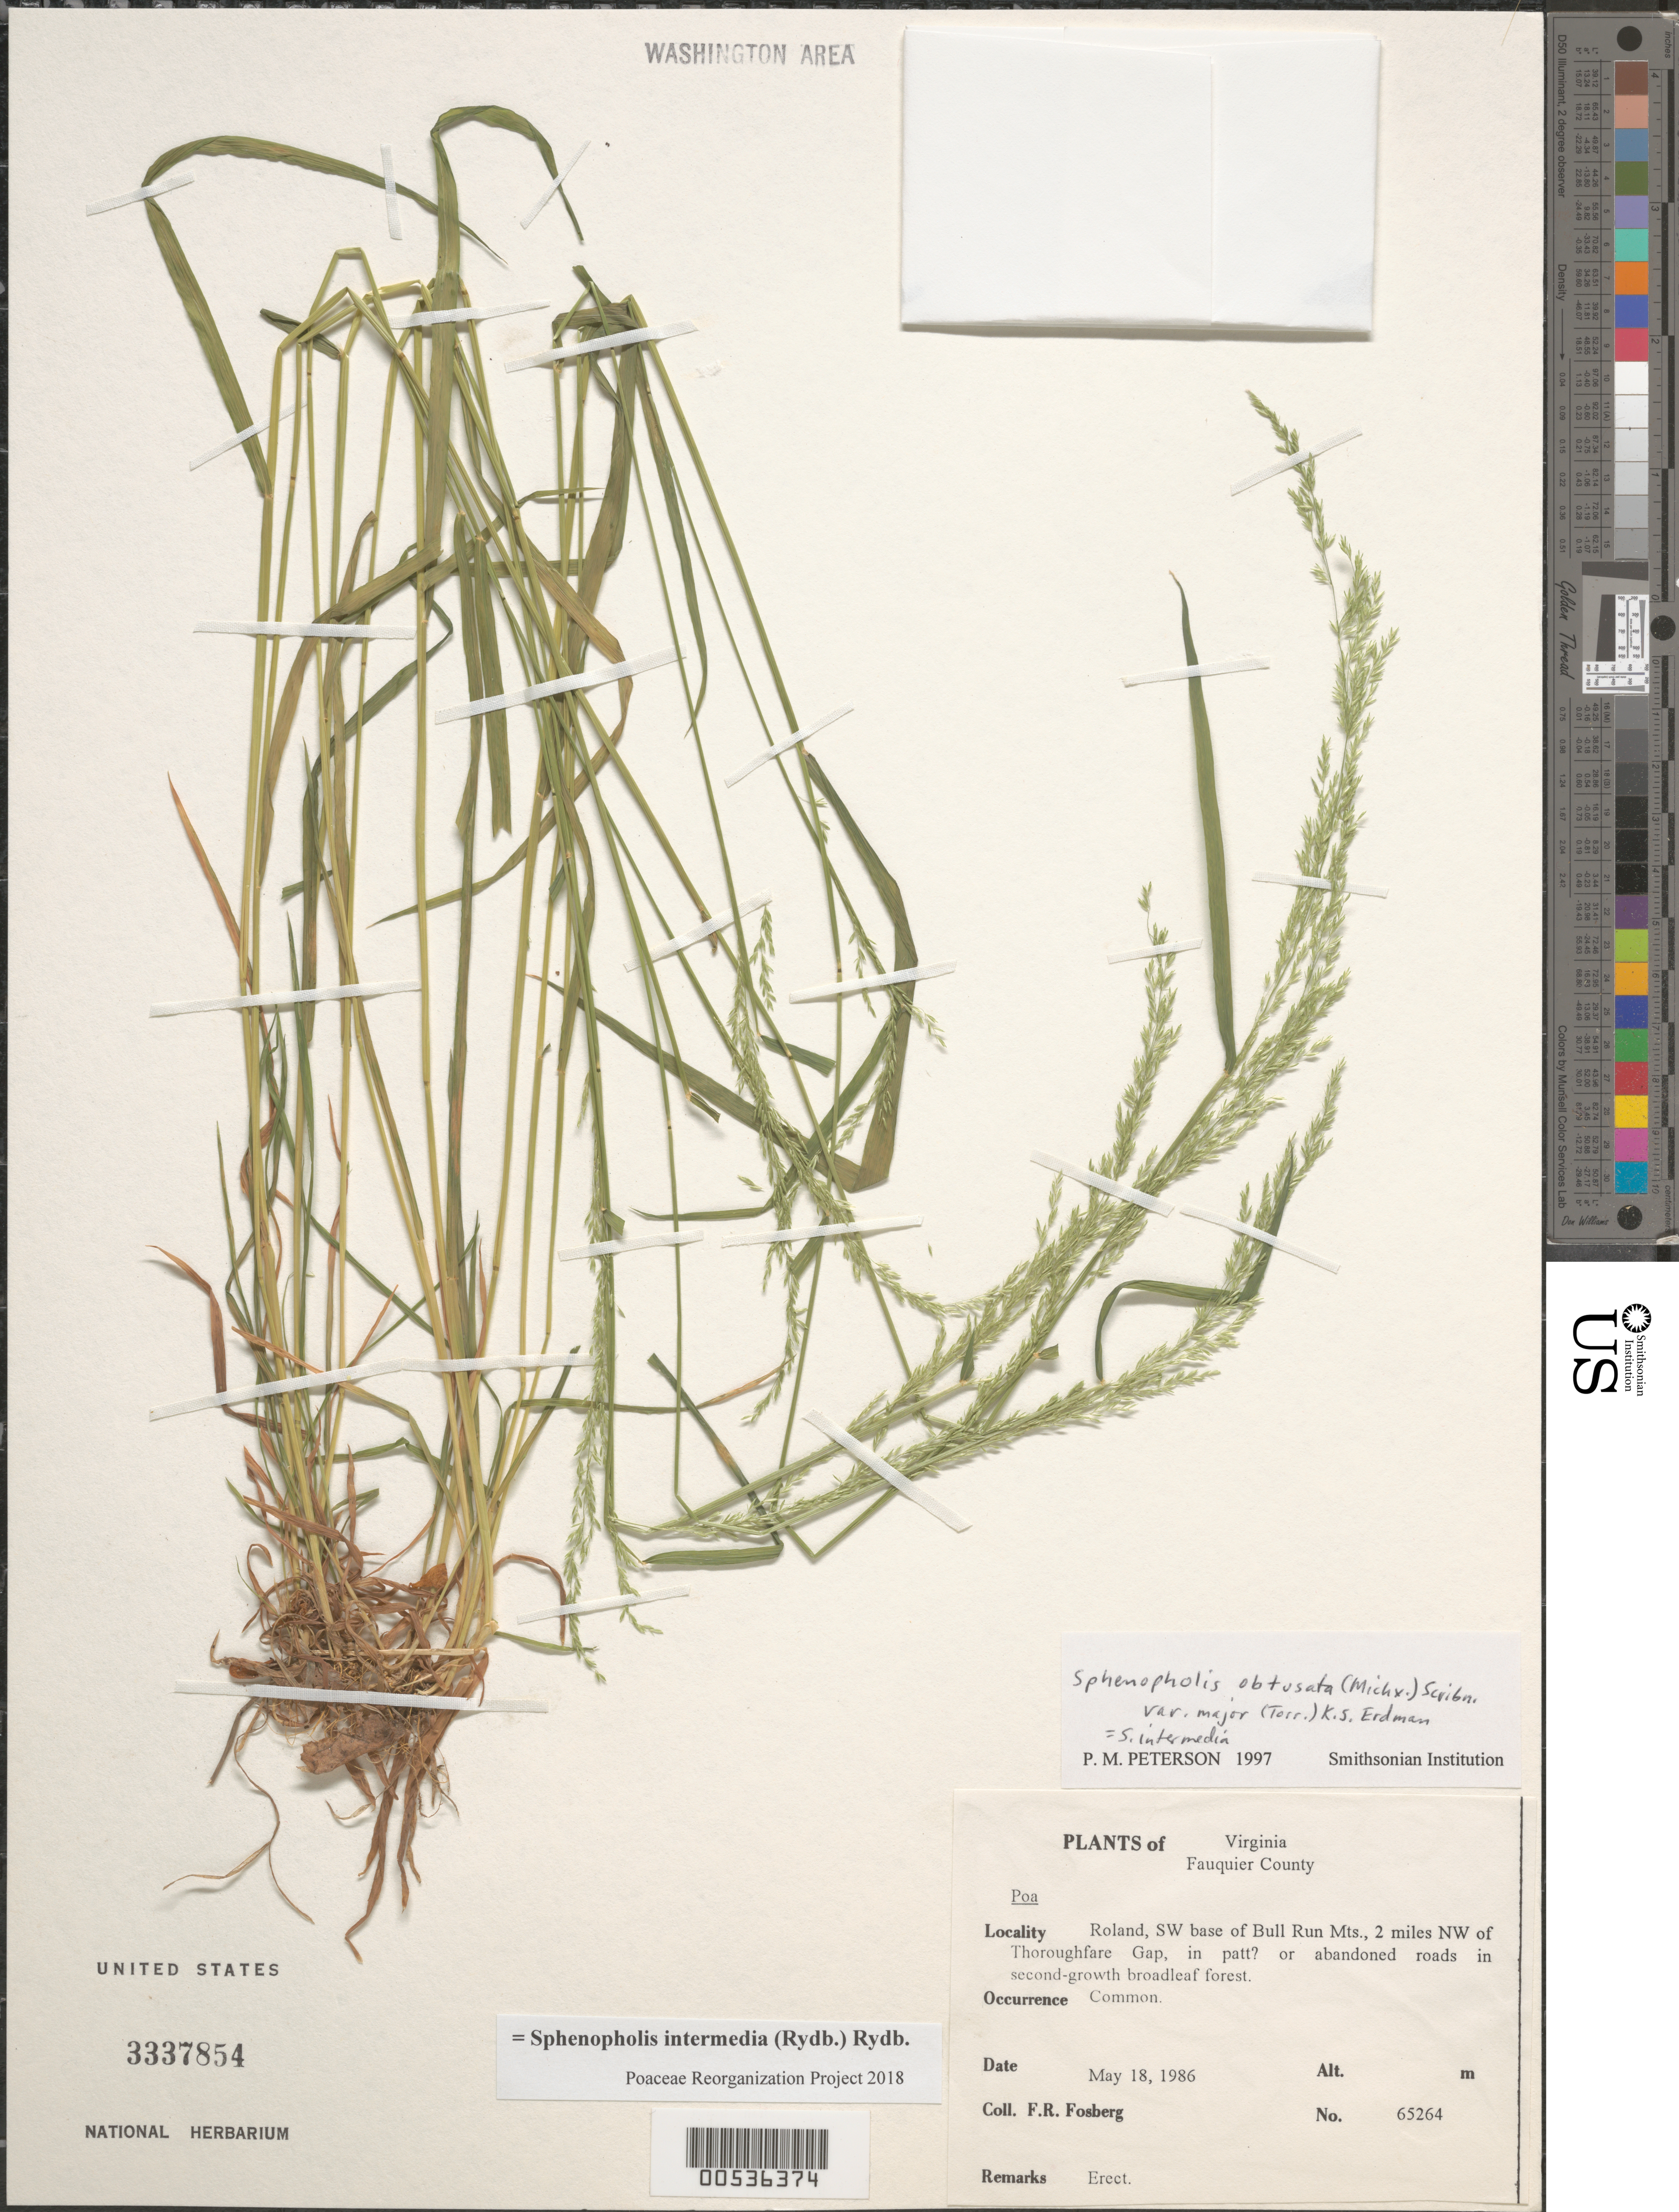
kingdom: Plantae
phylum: Tracheophyta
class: Liliopsida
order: Poales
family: Poaceae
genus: Sphenopholis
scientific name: Sphenopholis intermedia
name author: (Rydb.) Rydb.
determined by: Poaceae Reorganization Project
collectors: F. R. Fosberg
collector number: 65264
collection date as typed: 18 May 1986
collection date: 1986-05-18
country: United States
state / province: Virginia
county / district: Fauquier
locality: Roland, SW base of Bull Run Mts., 2 Mi NW of Thorofare Gap Bull Run Mts.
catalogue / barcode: US 3337854